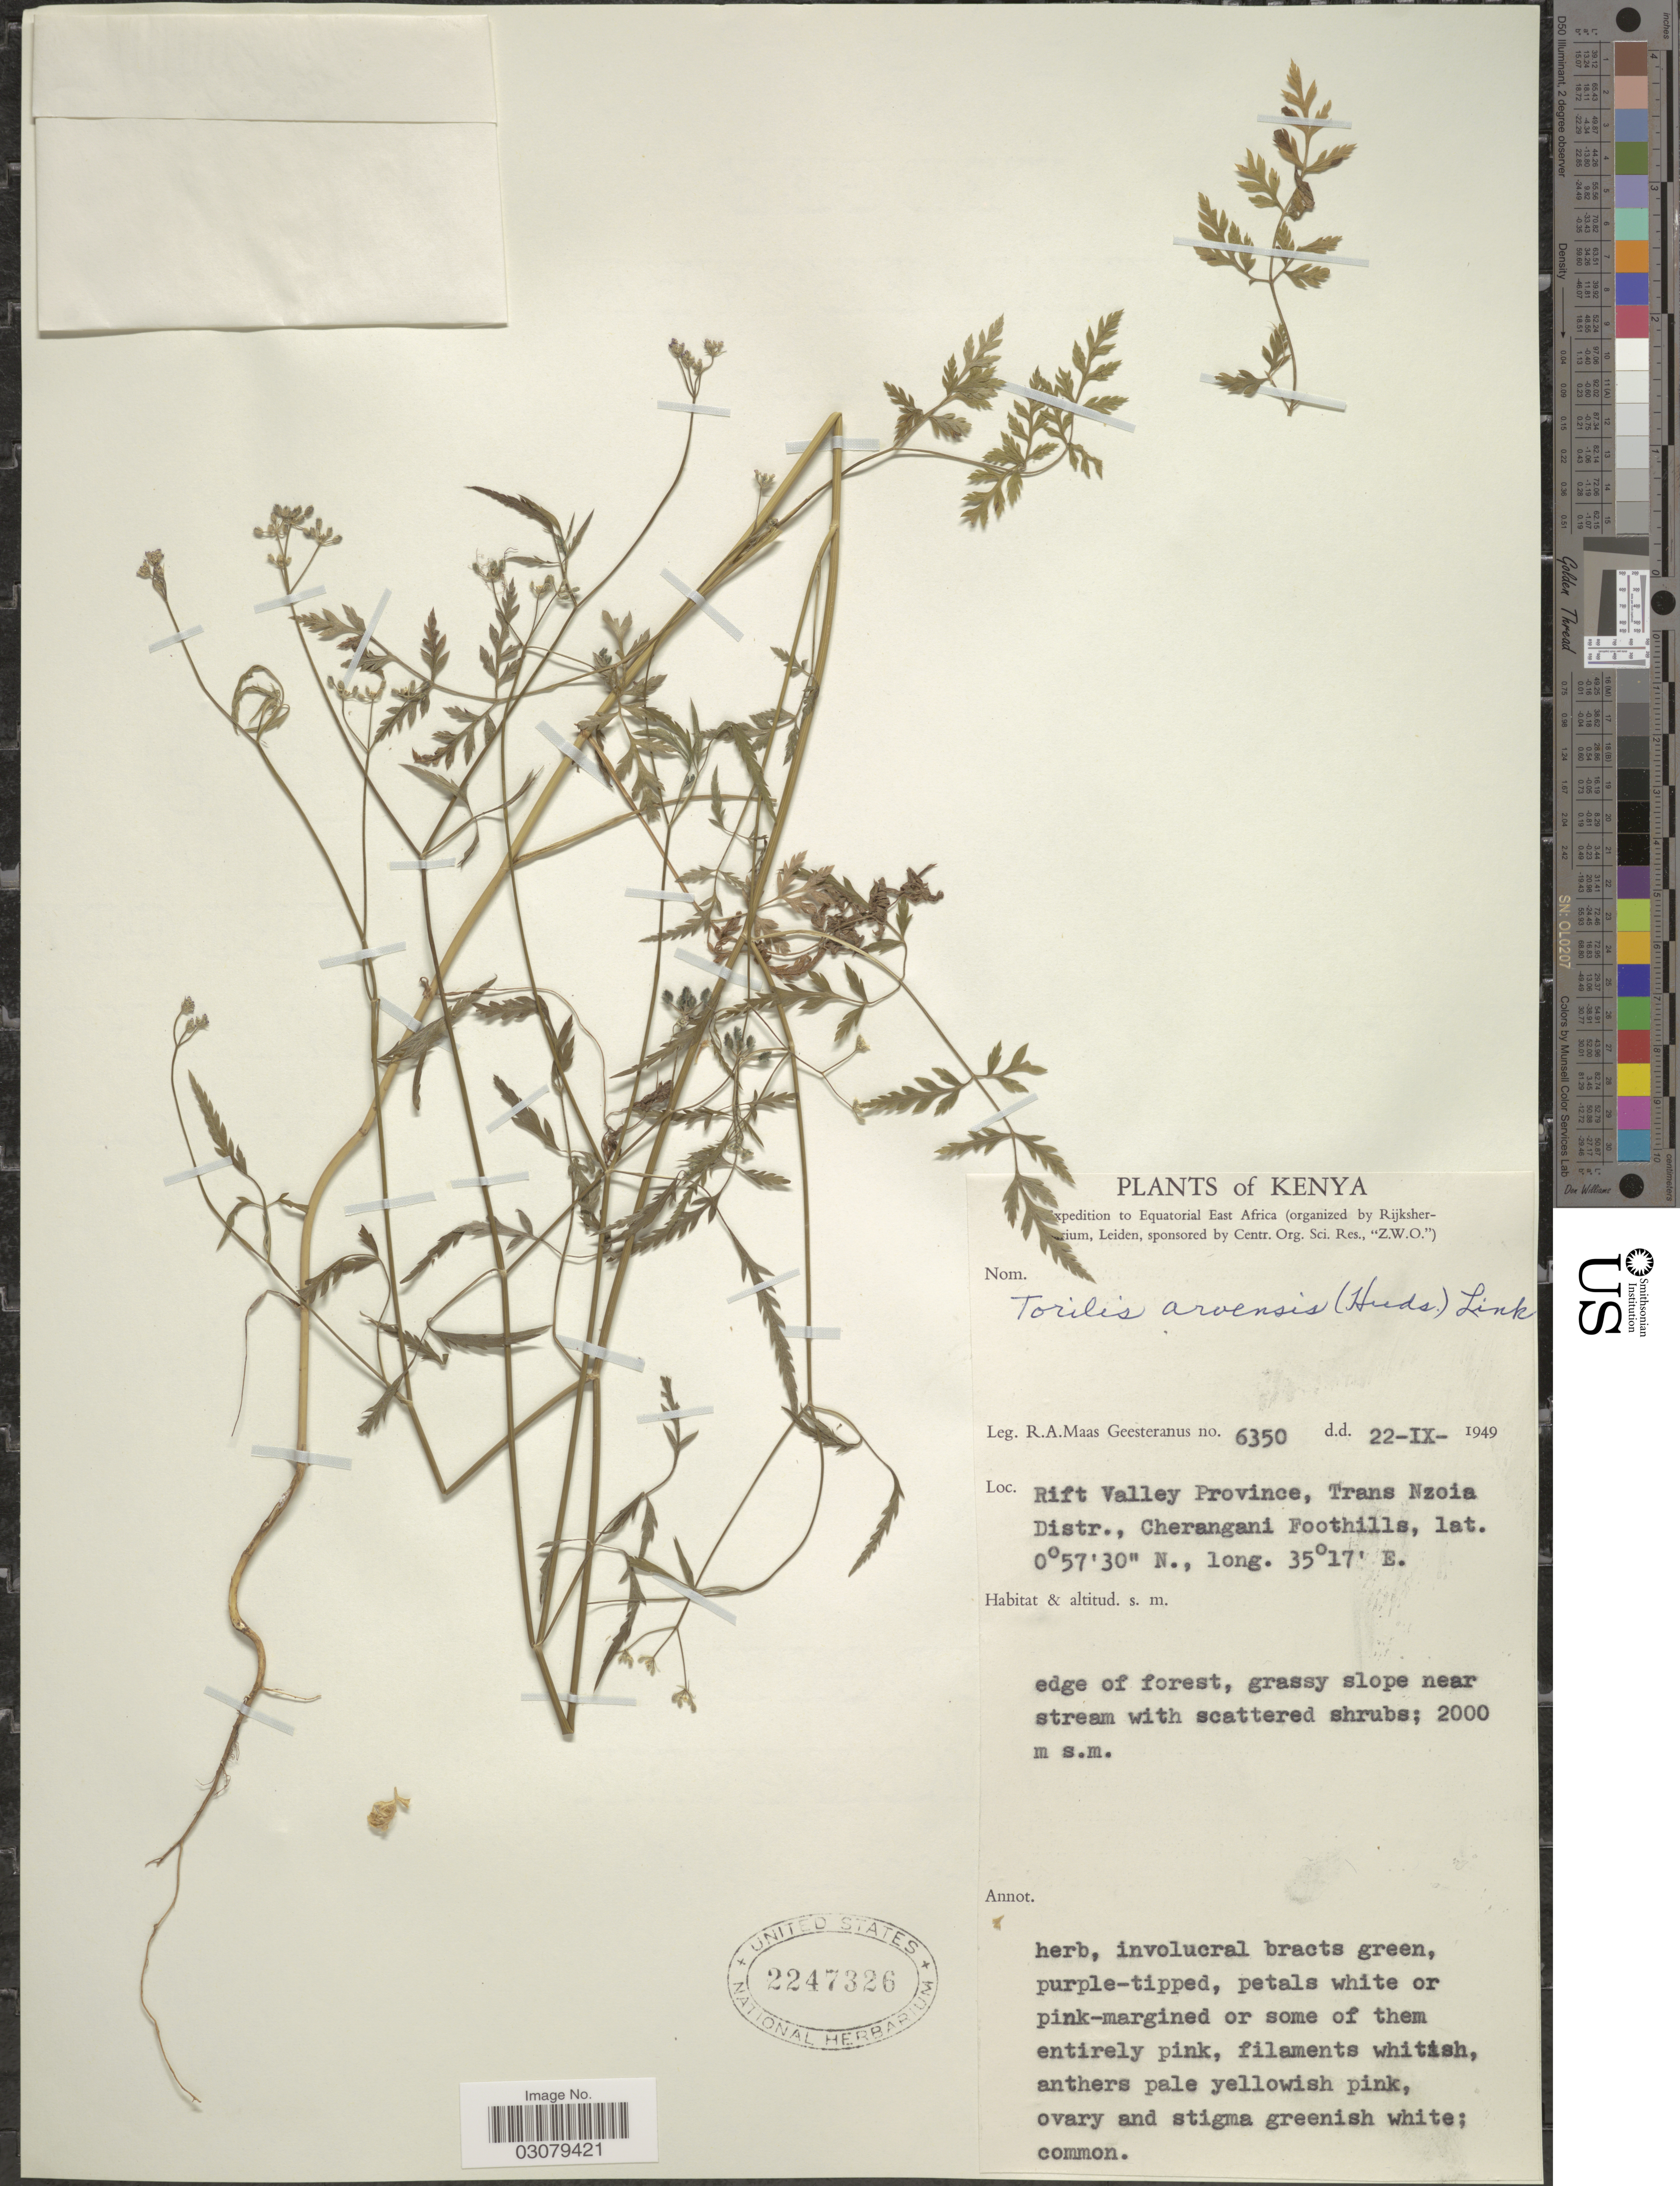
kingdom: Plantae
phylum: Tracheophyta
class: Magnoliopsida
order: Apiales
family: Apiaceae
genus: Torilis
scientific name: Torilis arvensis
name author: (Huds.) Link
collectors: R. A. Maas Geesteranus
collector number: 6350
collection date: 1949-09-22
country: Kenya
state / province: Trans Nzoia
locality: Rift Valley Province, Trans Nzoia Distr., Cherangani Foothills.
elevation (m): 2000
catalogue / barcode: US 2247326